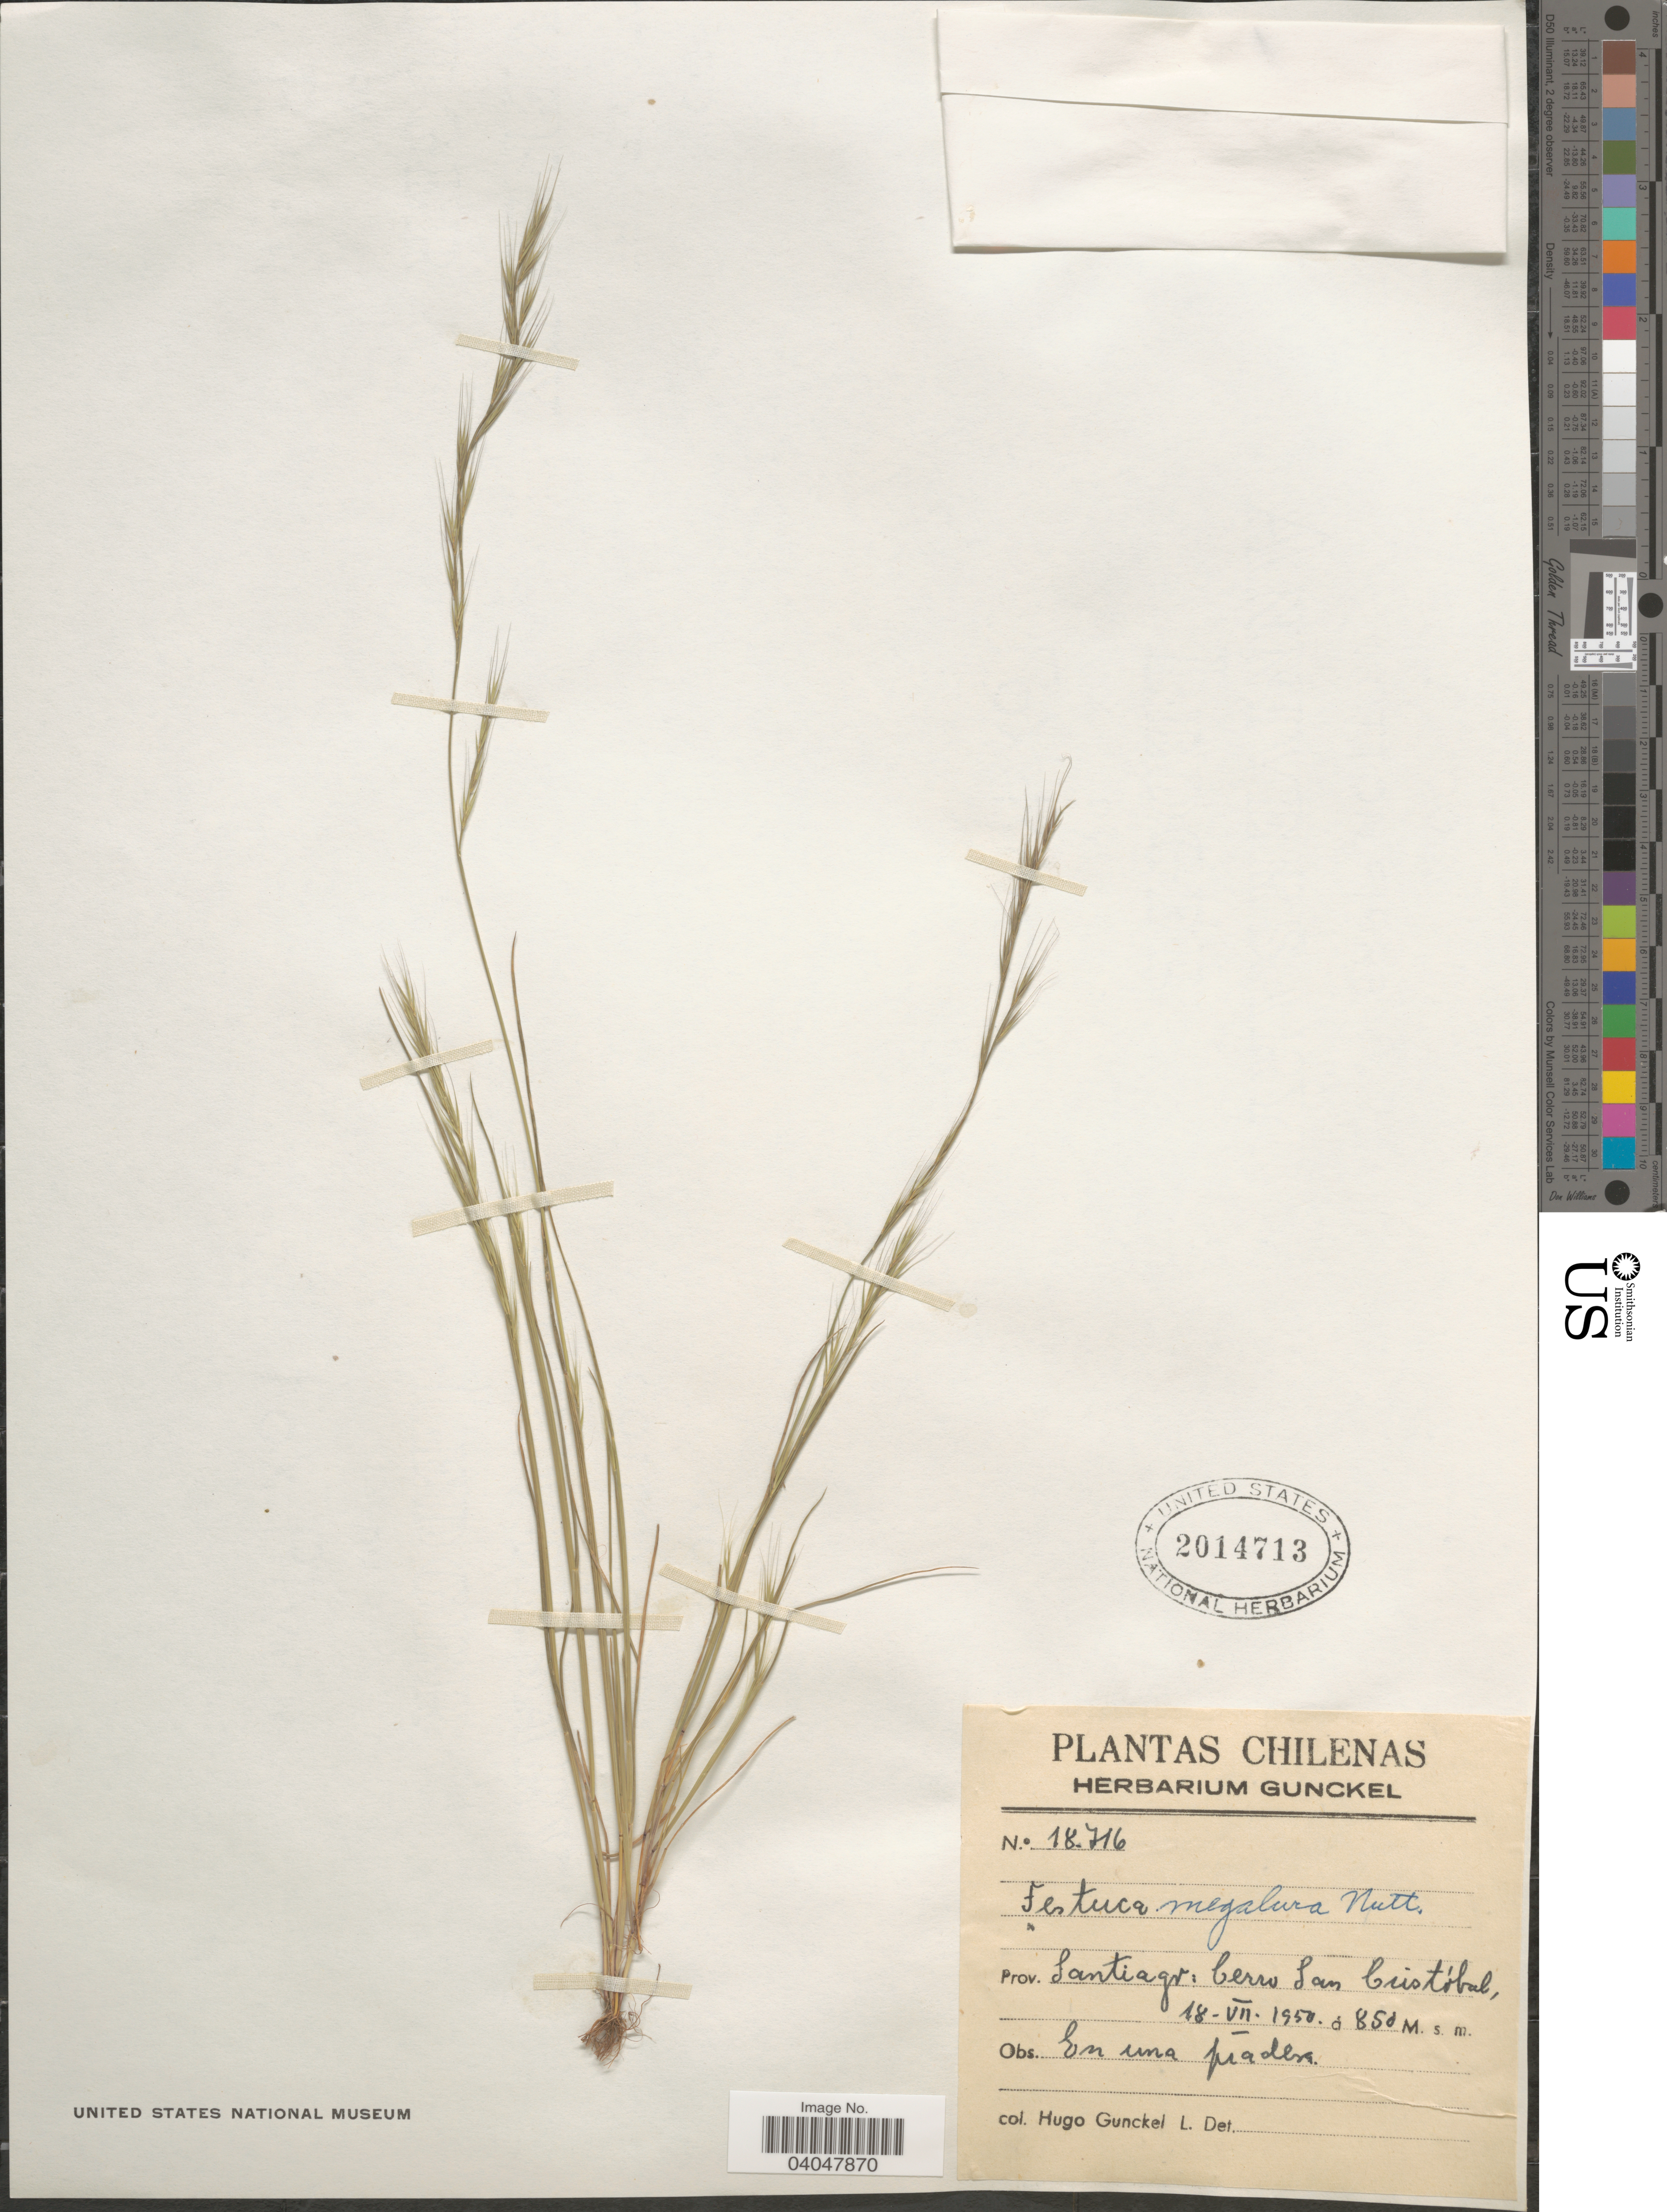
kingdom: Plantae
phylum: Tracheophyta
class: Liliopsida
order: Poales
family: Poaceae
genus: Festuca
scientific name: Festuca megalura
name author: Nutt.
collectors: H. Gunckel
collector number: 18716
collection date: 1950-07-18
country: Chile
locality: Prov. Santiago: Cerro San Cristóbal.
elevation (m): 850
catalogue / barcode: US 2014713